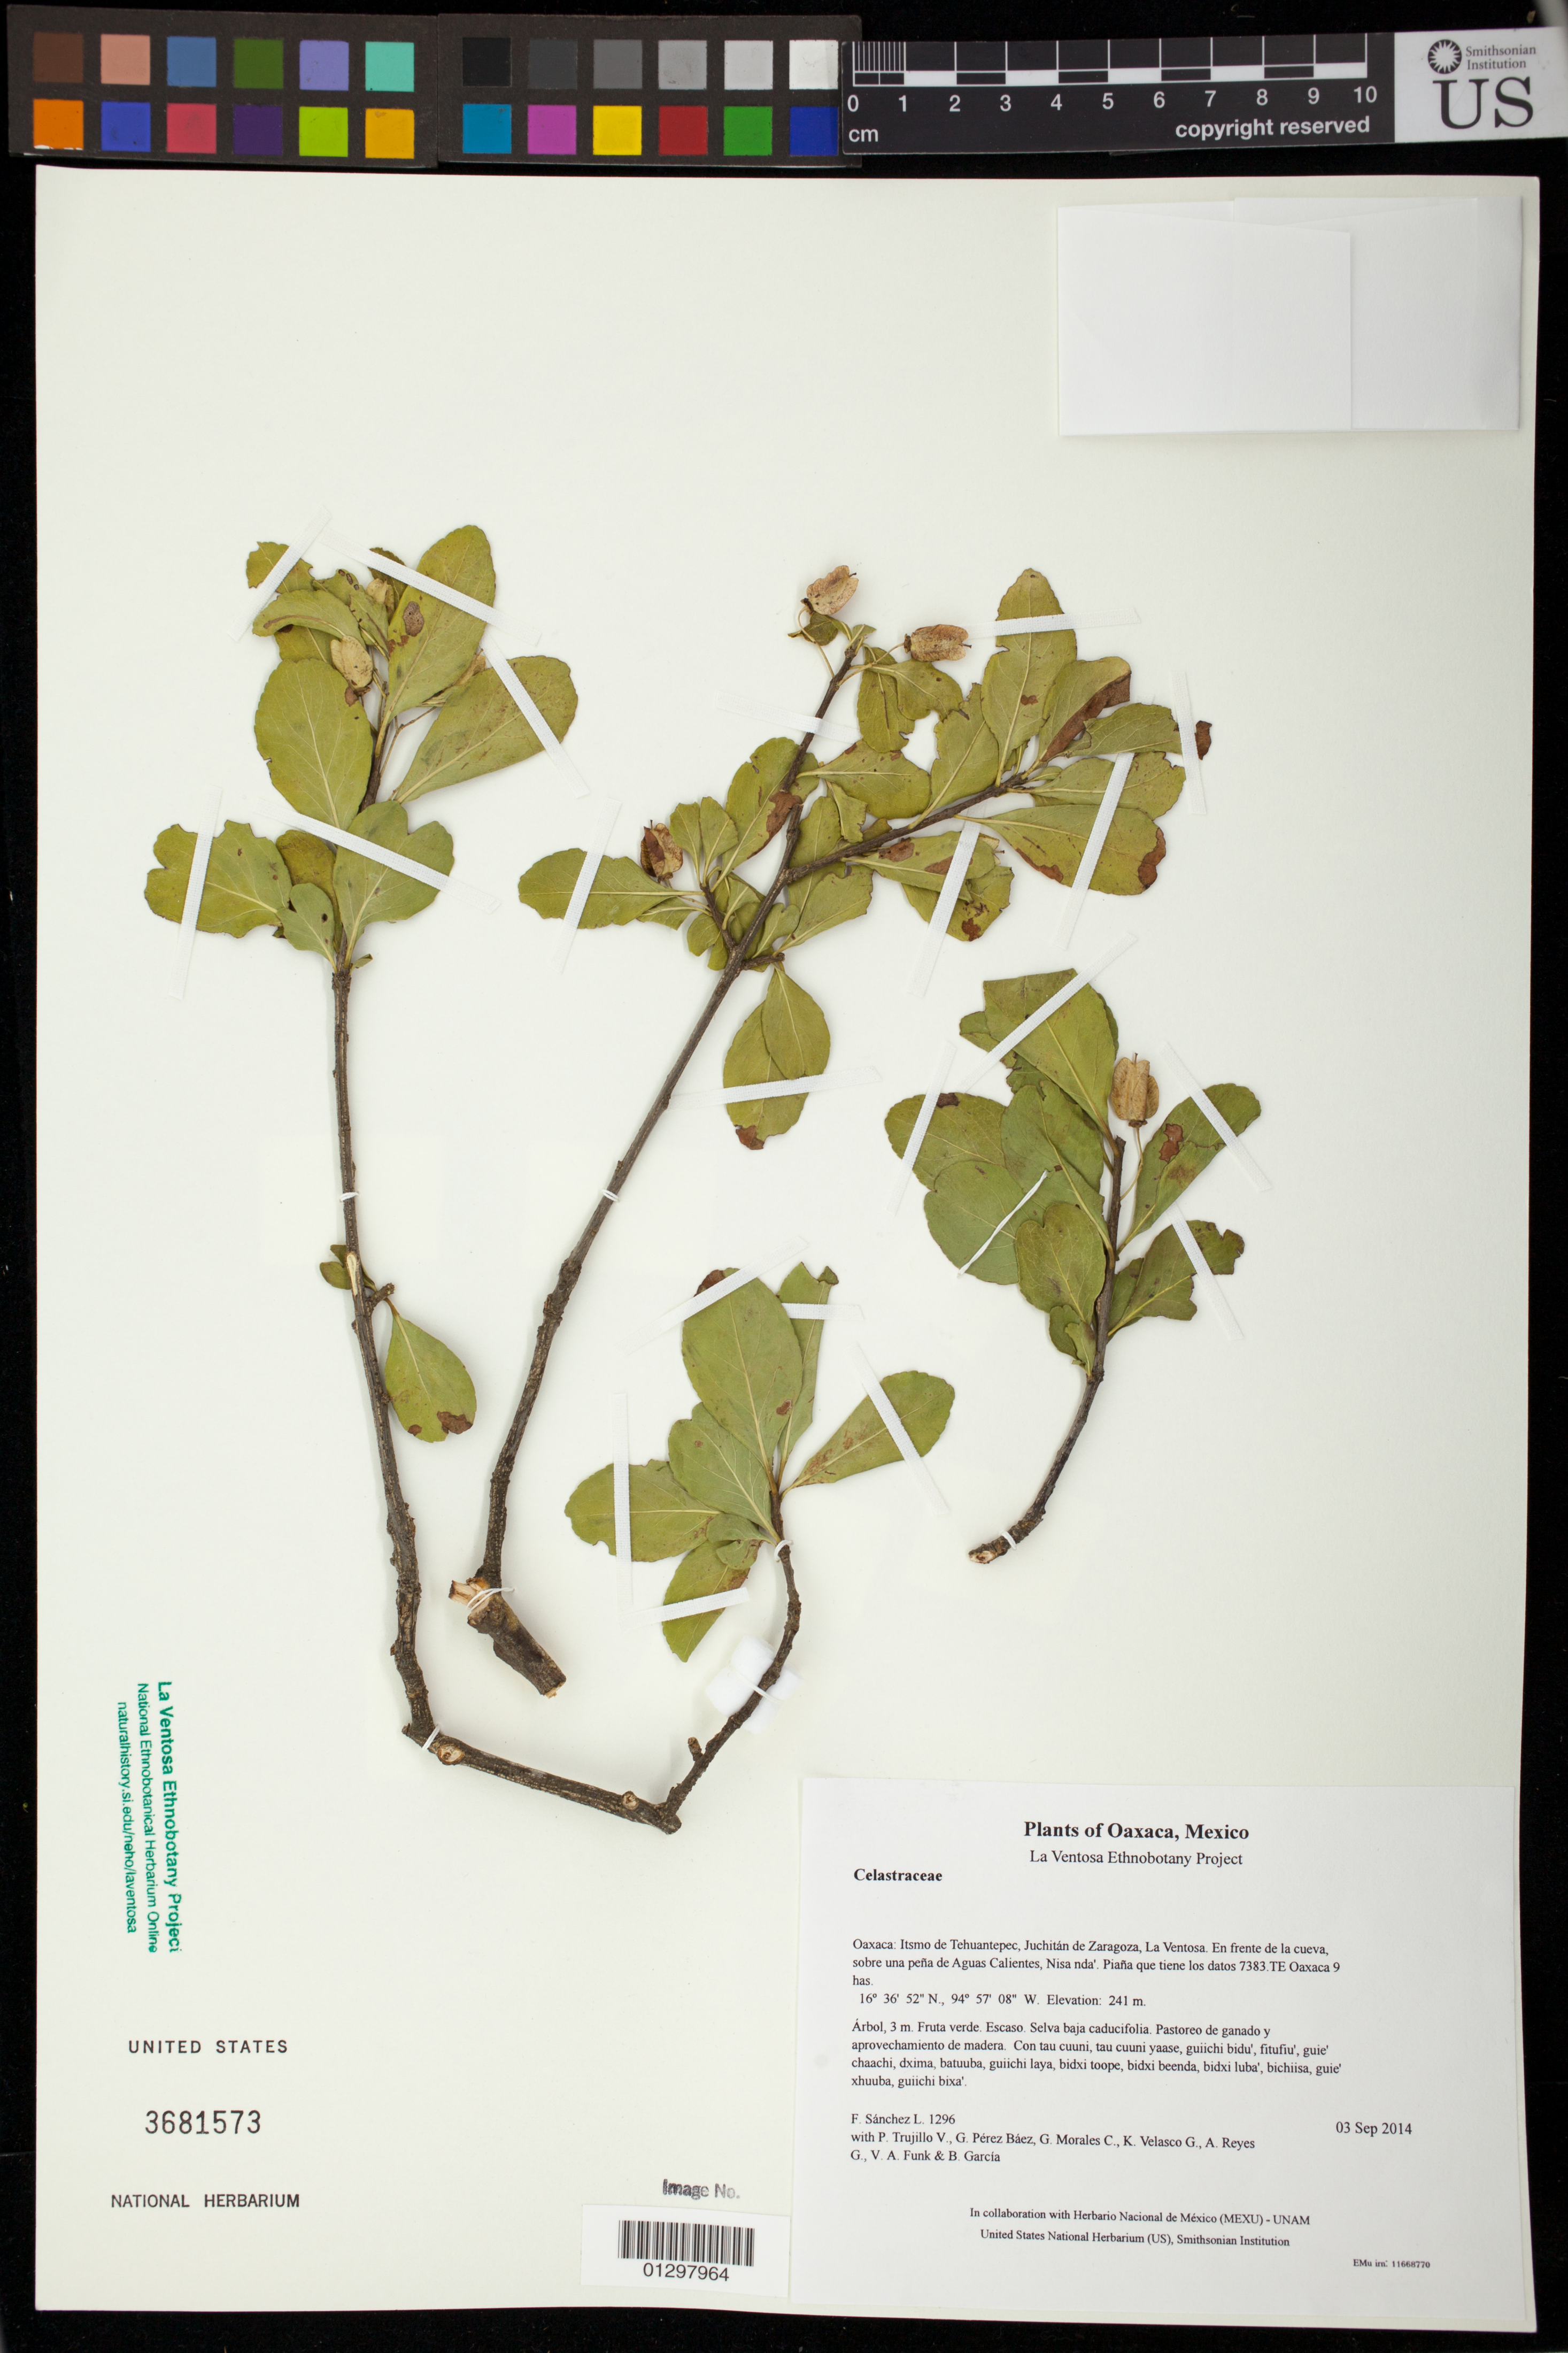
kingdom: Plantae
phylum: Tracheophyta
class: Magnoliopsida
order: Celastrales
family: Celastraceae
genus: Wimmeria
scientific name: Wimmeria confusa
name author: Hemsl.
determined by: Velasco G., Kenia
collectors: F. Sánchez L., P. Trujillo V., G. Pérez Báez, G. Morales C., K. Velasco G., A. Reyes G., V. Funk & B. García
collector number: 1296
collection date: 2014-09-03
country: Mexico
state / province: Oaxaca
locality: Itsmo de Tehuantepec, Juchitán de Zaragoza, La Ventosa. En frente de la cueva, sobre una peña de Aguas Calientes, Nisa nda'. Piaña que tiene los datos 7383.TE Oaxaca 9 has.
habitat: Selva baja caducifolia. Pastoreo de ganado y aprovechamiento de madera.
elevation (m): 241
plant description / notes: JEBOT, MEXU, SERO, US; Yaga. 3 m. Cuaananaxhi naga'. Huaxie'.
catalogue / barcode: US 3681573